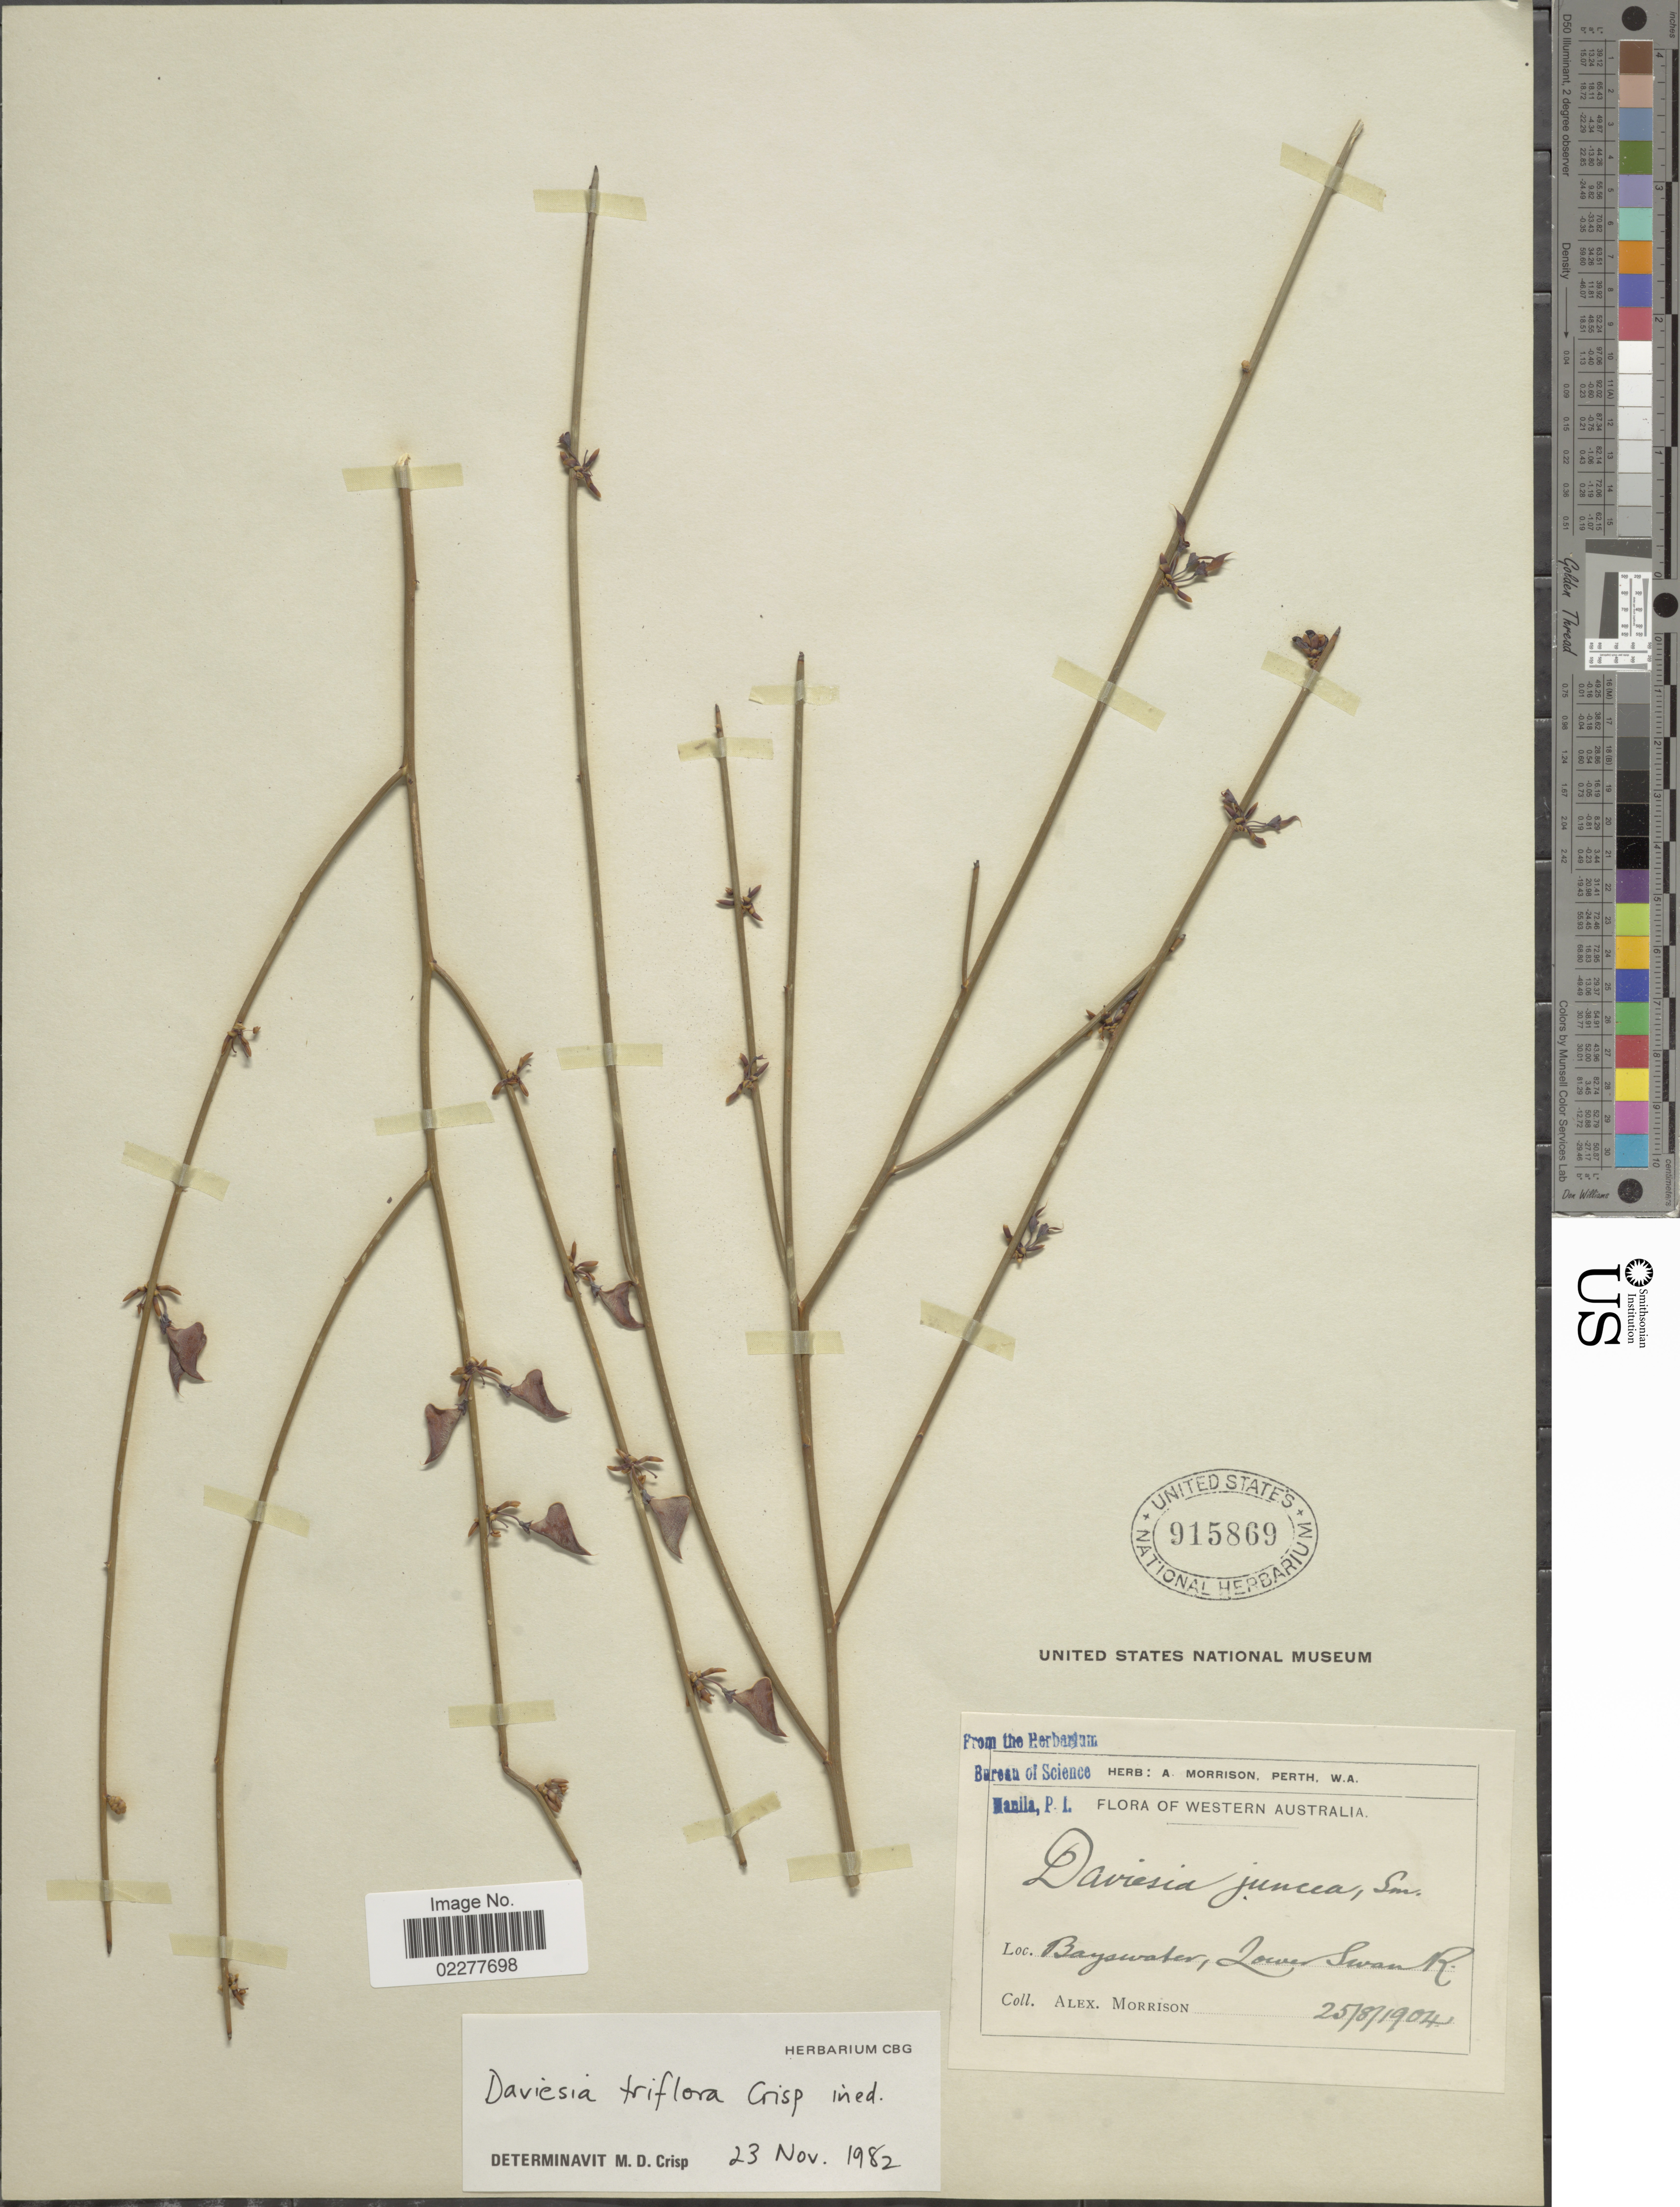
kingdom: Plantae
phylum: Tracheophyta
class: Magnoliopsida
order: Fabales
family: Fabaceae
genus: Daviesia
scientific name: Daviesia triflora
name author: Crisp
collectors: A. Morrison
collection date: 1904-08-25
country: Australia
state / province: Western Australia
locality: Bayswater, Lower Swan R.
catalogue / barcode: US 915869